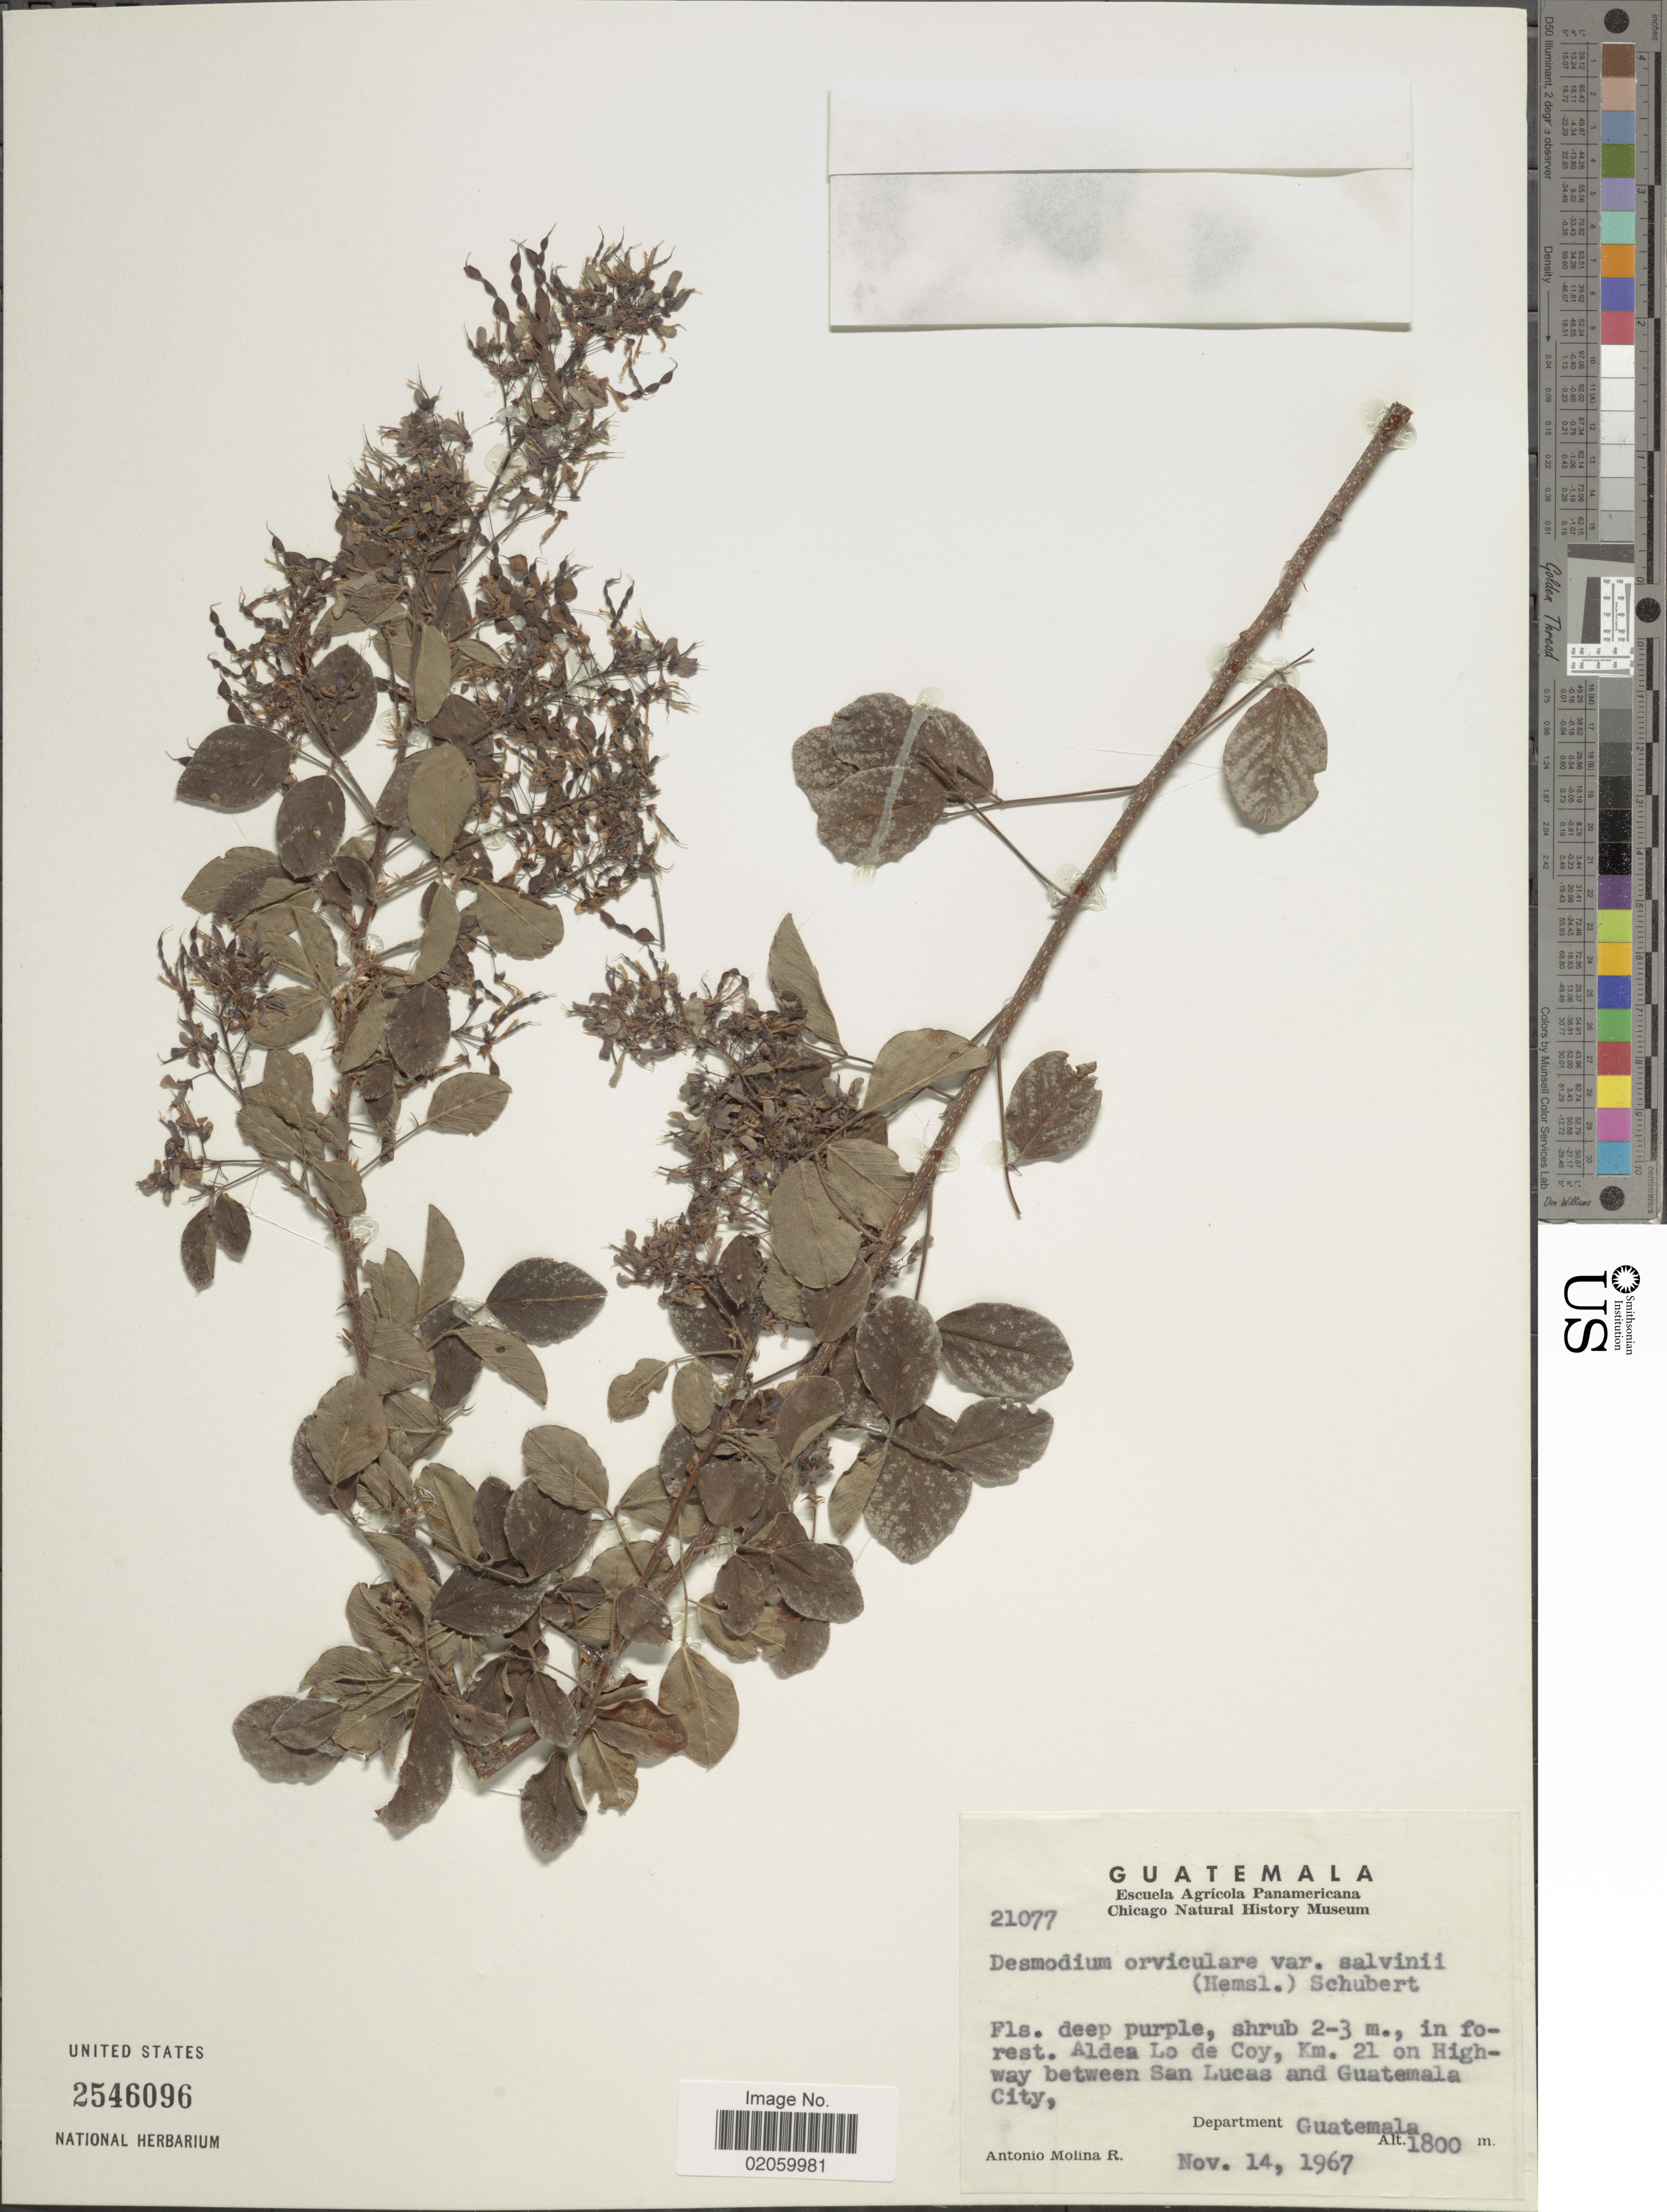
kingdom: Plantae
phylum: Tracheophyta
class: Magnoliopsida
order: Fabales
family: Fabaceae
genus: Desmodium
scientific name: Desmodium orbiculare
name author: Schltdl.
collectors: A. Molina R.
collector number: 21077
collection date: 1967-11-14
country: Guatemala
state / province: Guatemala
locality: Aldea Lo de Coy, Km. 21 om Highway between San Lucas and Guatemala City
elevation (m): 1800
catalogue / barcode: US 2546096